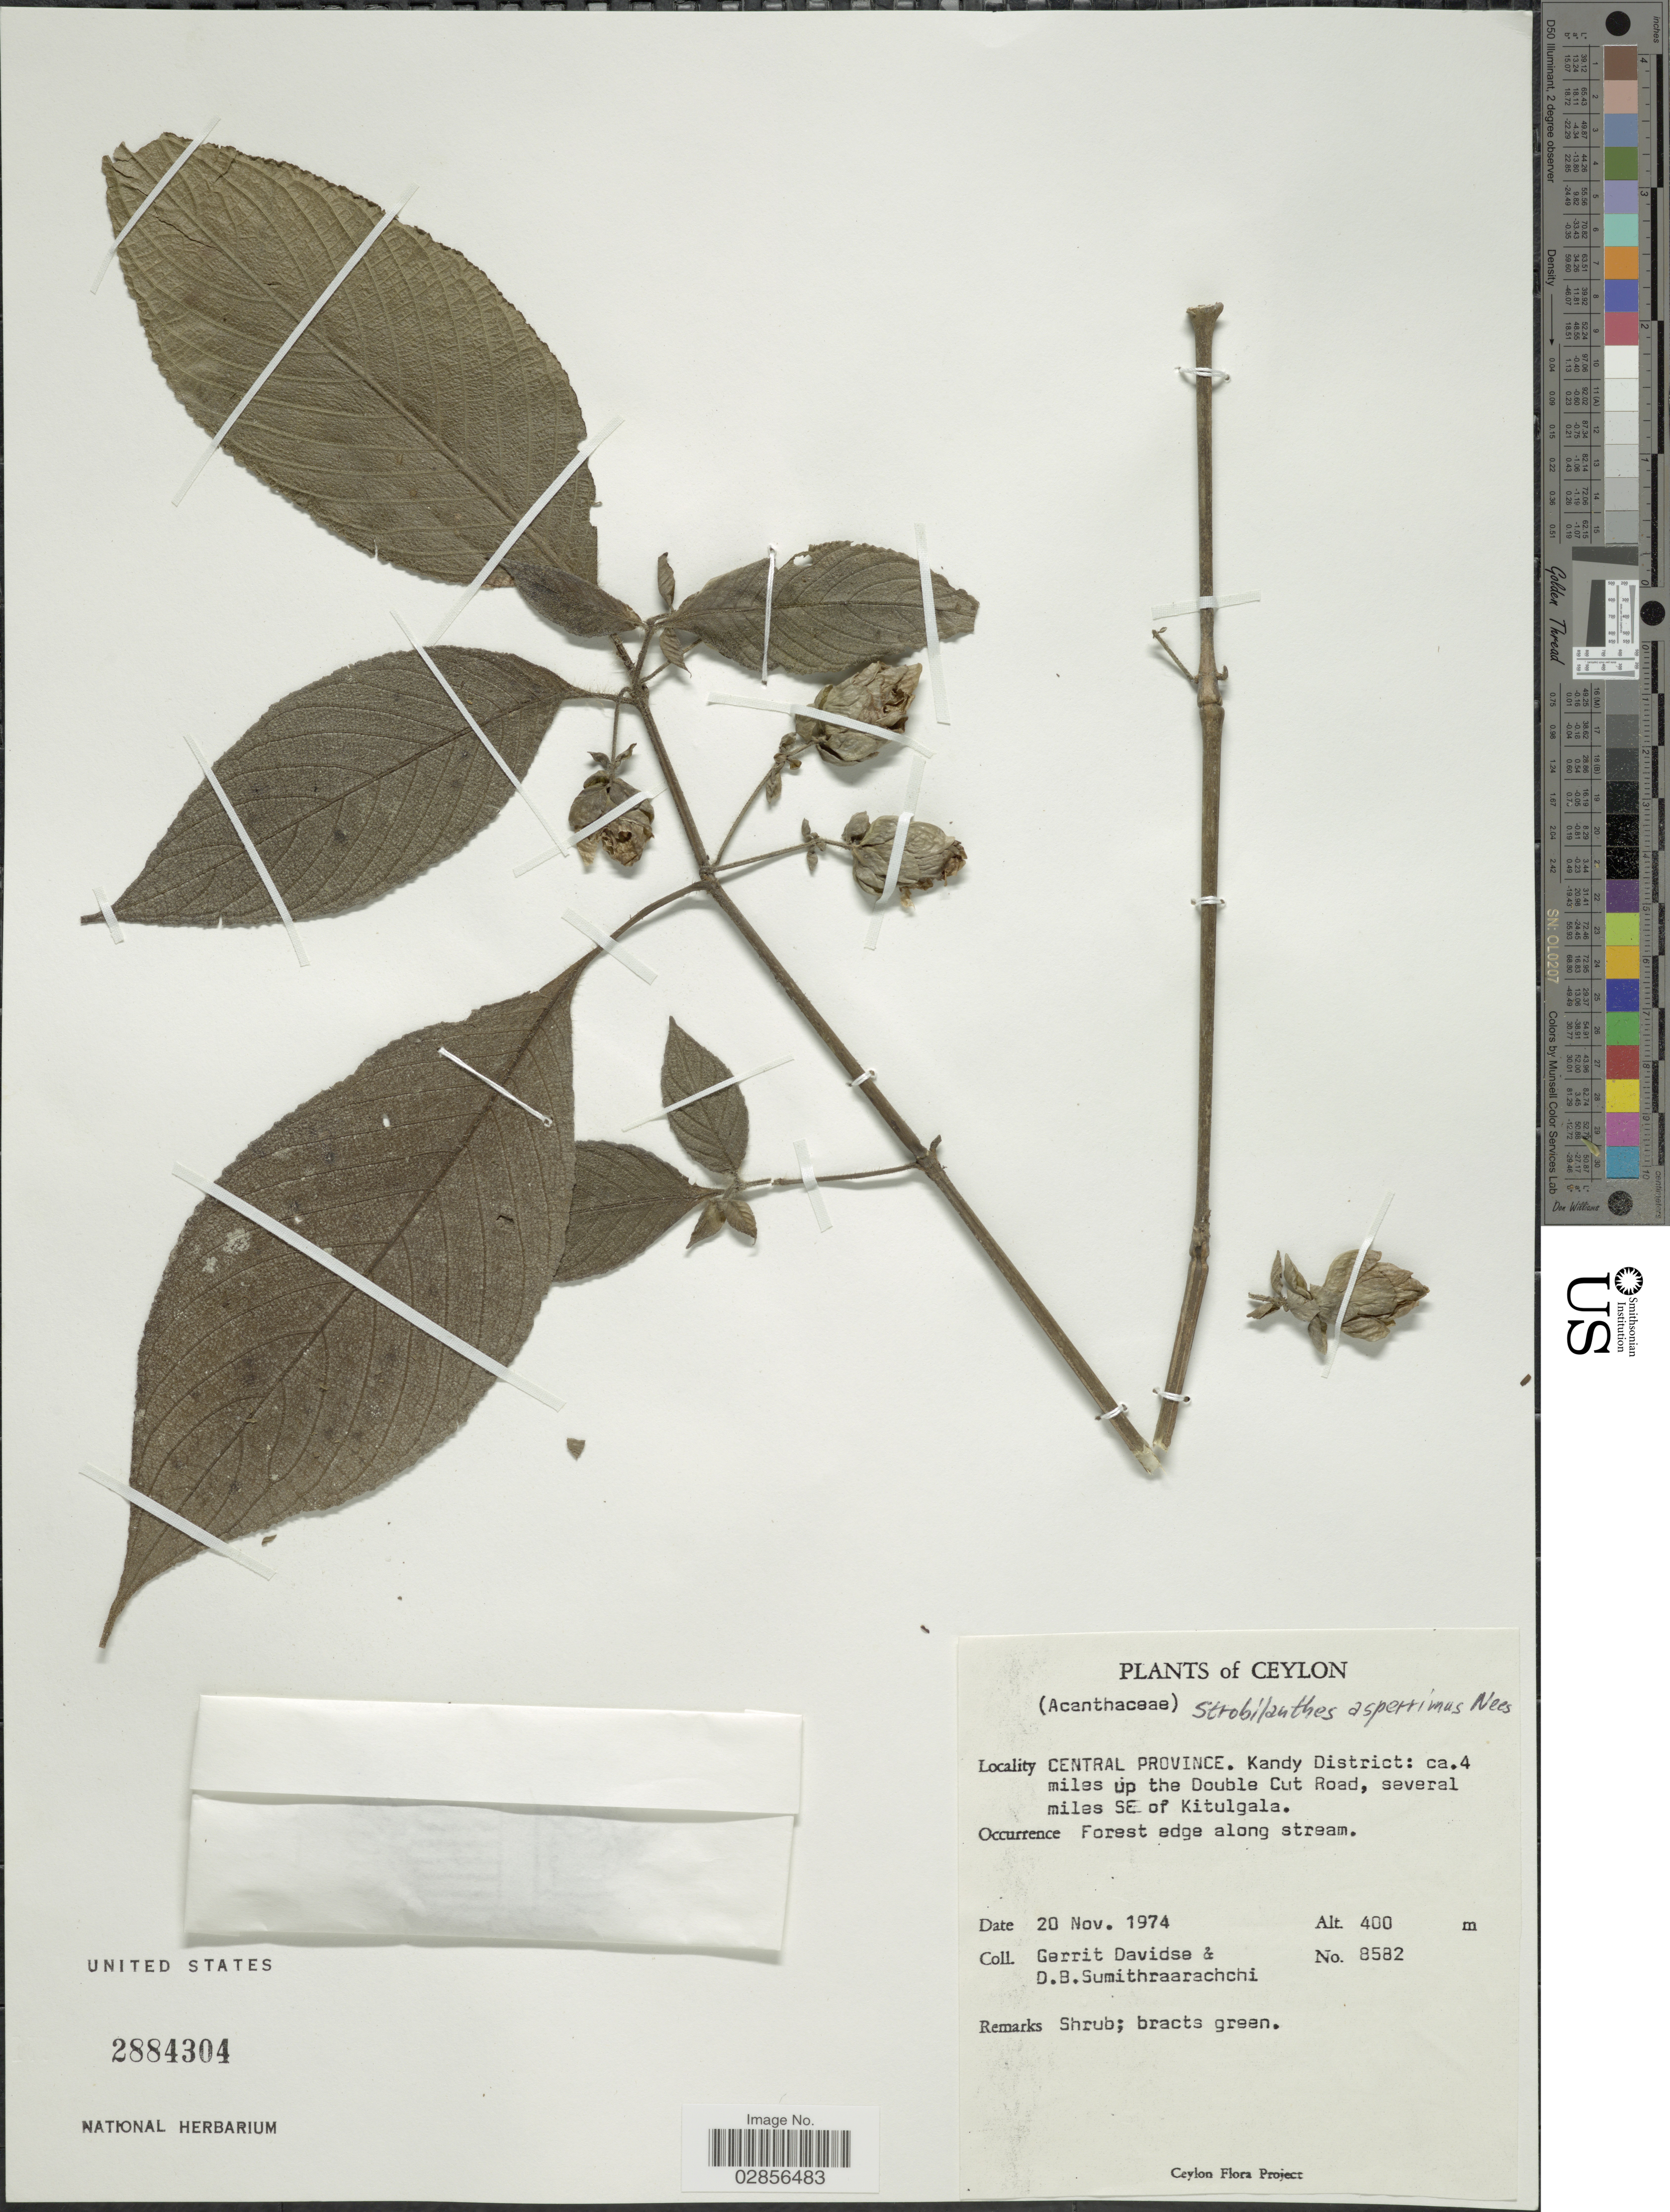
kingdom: Plantae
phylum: Tracheophyta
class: Magnoliopsida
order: Lamiales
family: Acanthaceae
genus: Strobilanthes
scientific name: Strobilanthes lupulina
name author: Nees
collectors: G. Davidse & D. B. Sumithraarachchi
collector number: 8582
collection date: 1974-11-20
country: Sri Lanka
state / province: Central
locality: Ceylon. Kandy District: ca. 4 miles up the Double Cut Road, several miles SE of Kitulgala.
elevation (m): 400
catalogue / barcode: US 2884304